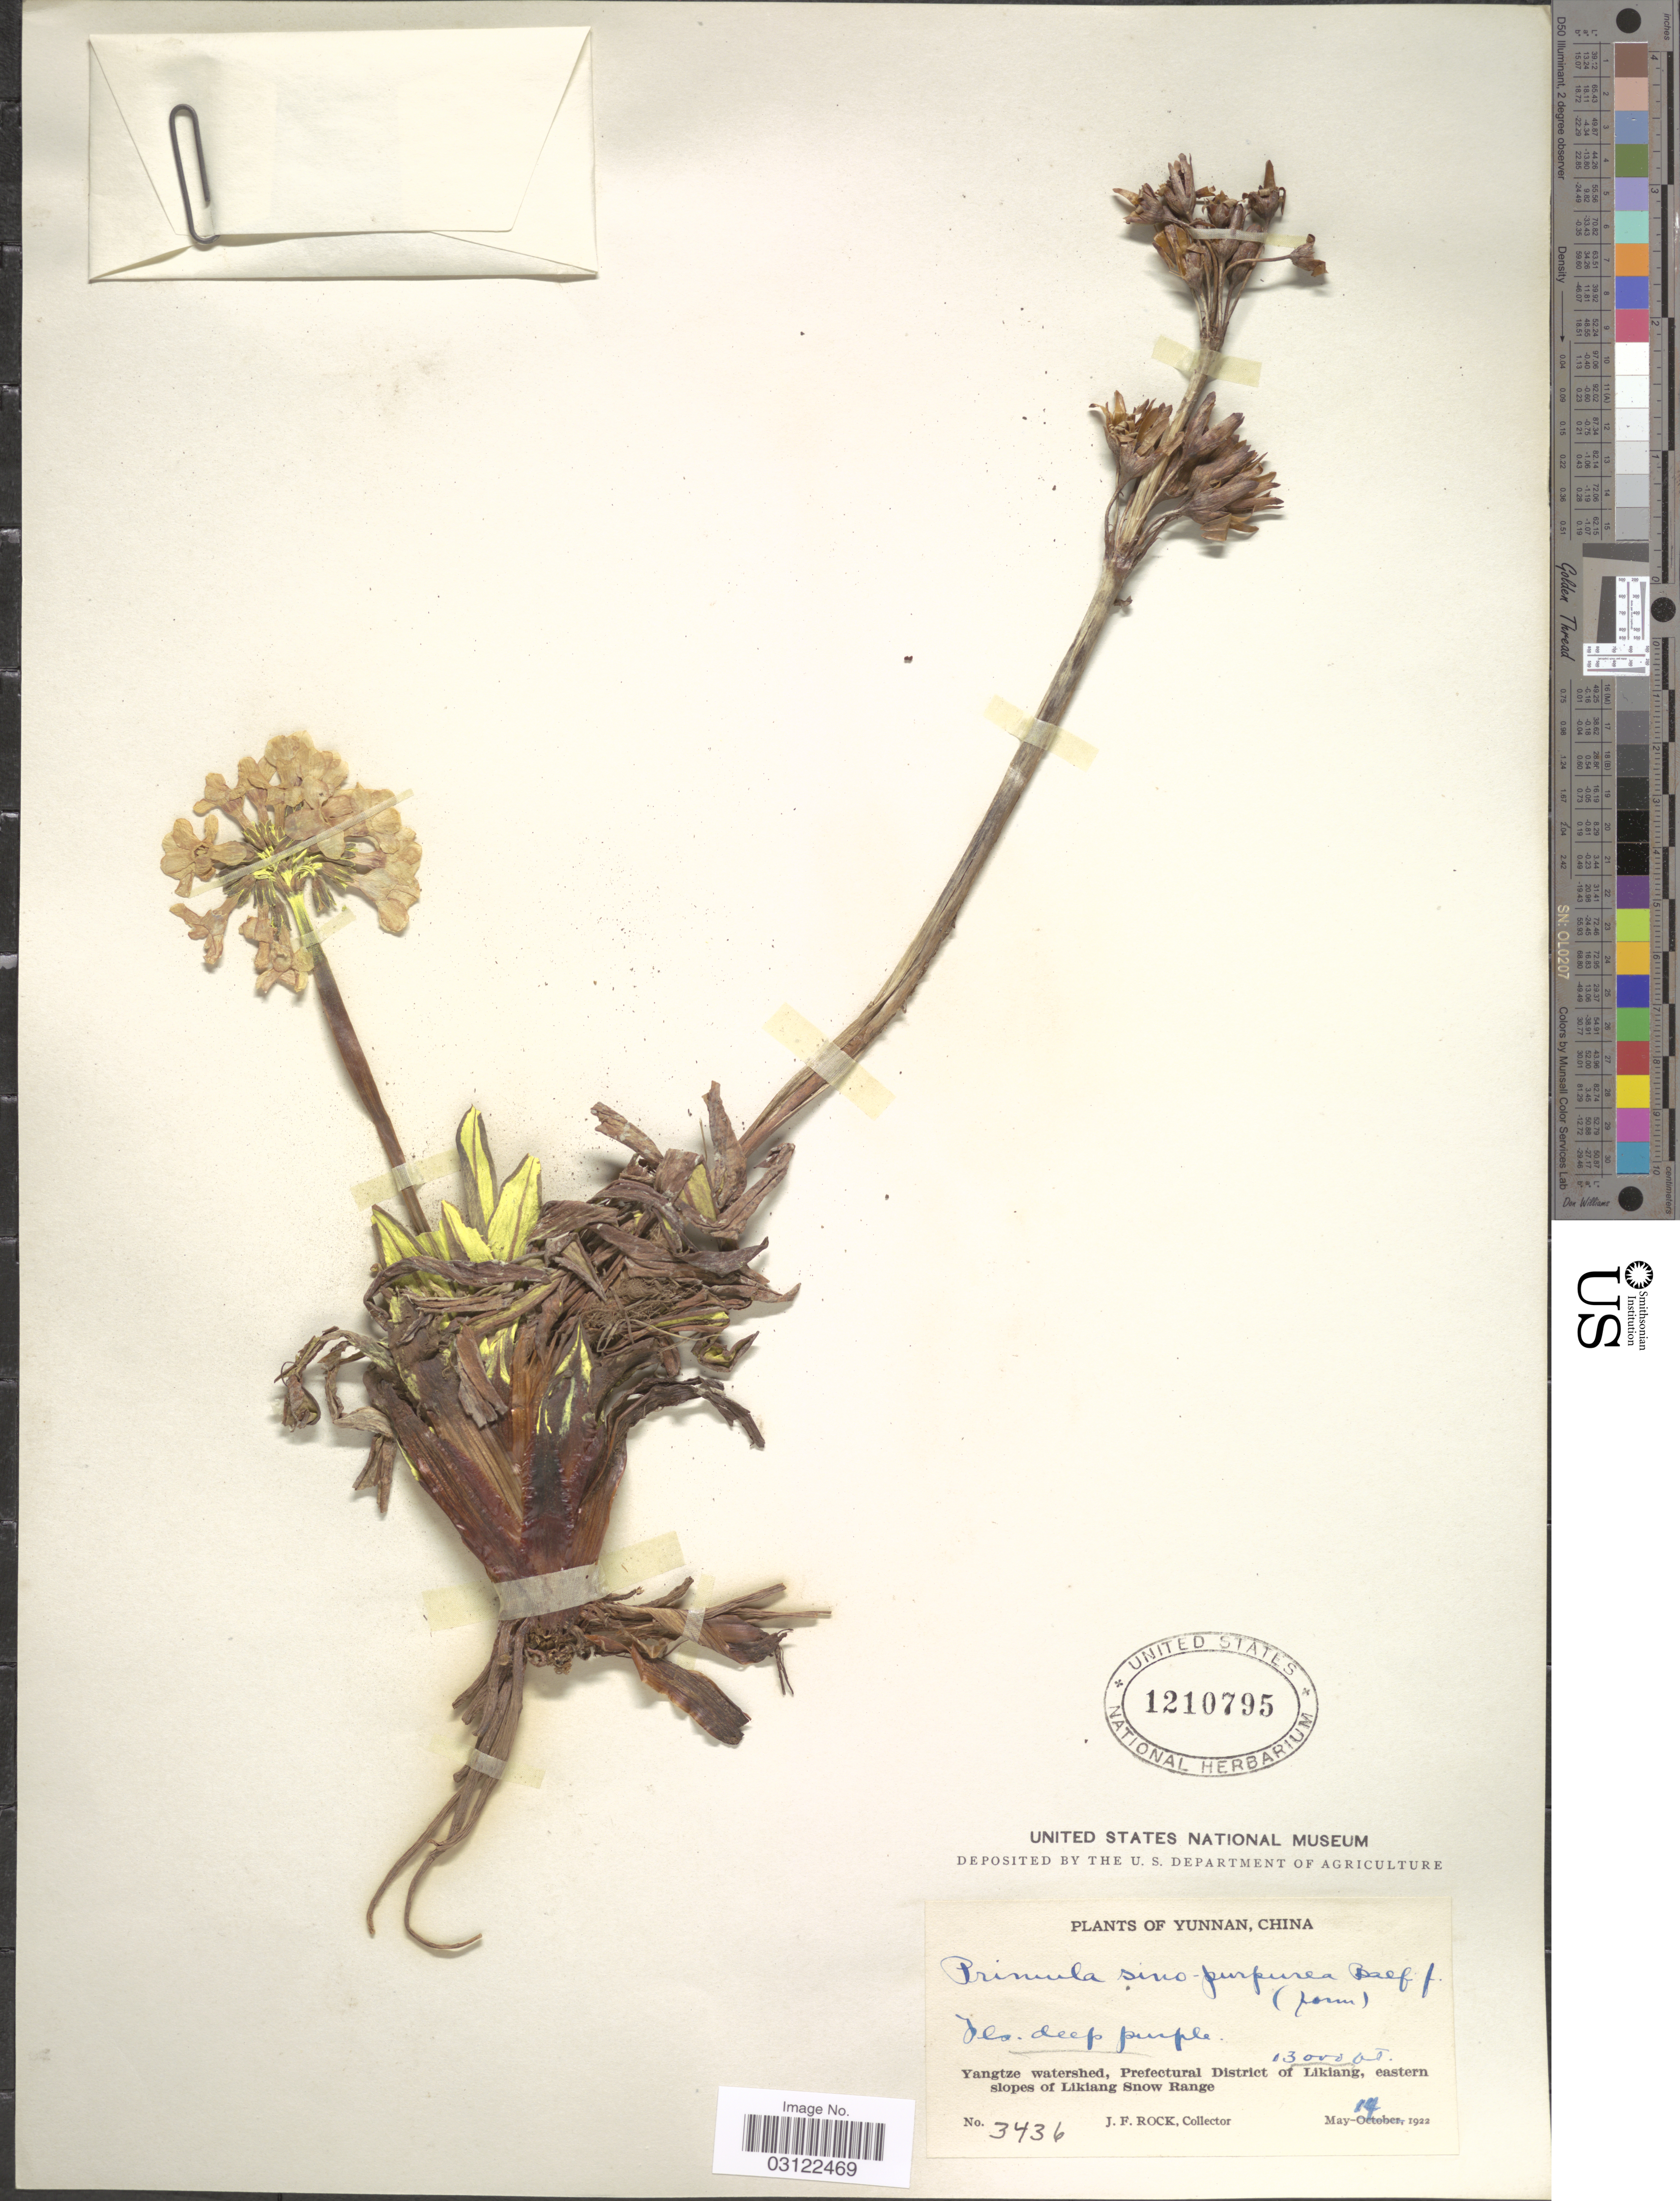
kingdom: Plantae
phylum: Tracheophyta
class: Magnoliopsida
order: Ericales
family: Primulaceae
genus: Primula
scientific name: Primula sinopurpurea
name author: Balf. f. ex Hutch.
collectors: J. Rock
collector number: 3436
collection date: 1922-05-14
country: China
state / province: Yunnan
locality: Yangtze watershed, Prefectural District of Likiang, eastern slopes of Likiang Snow Range.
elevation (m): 3962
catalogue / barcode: US 1210795